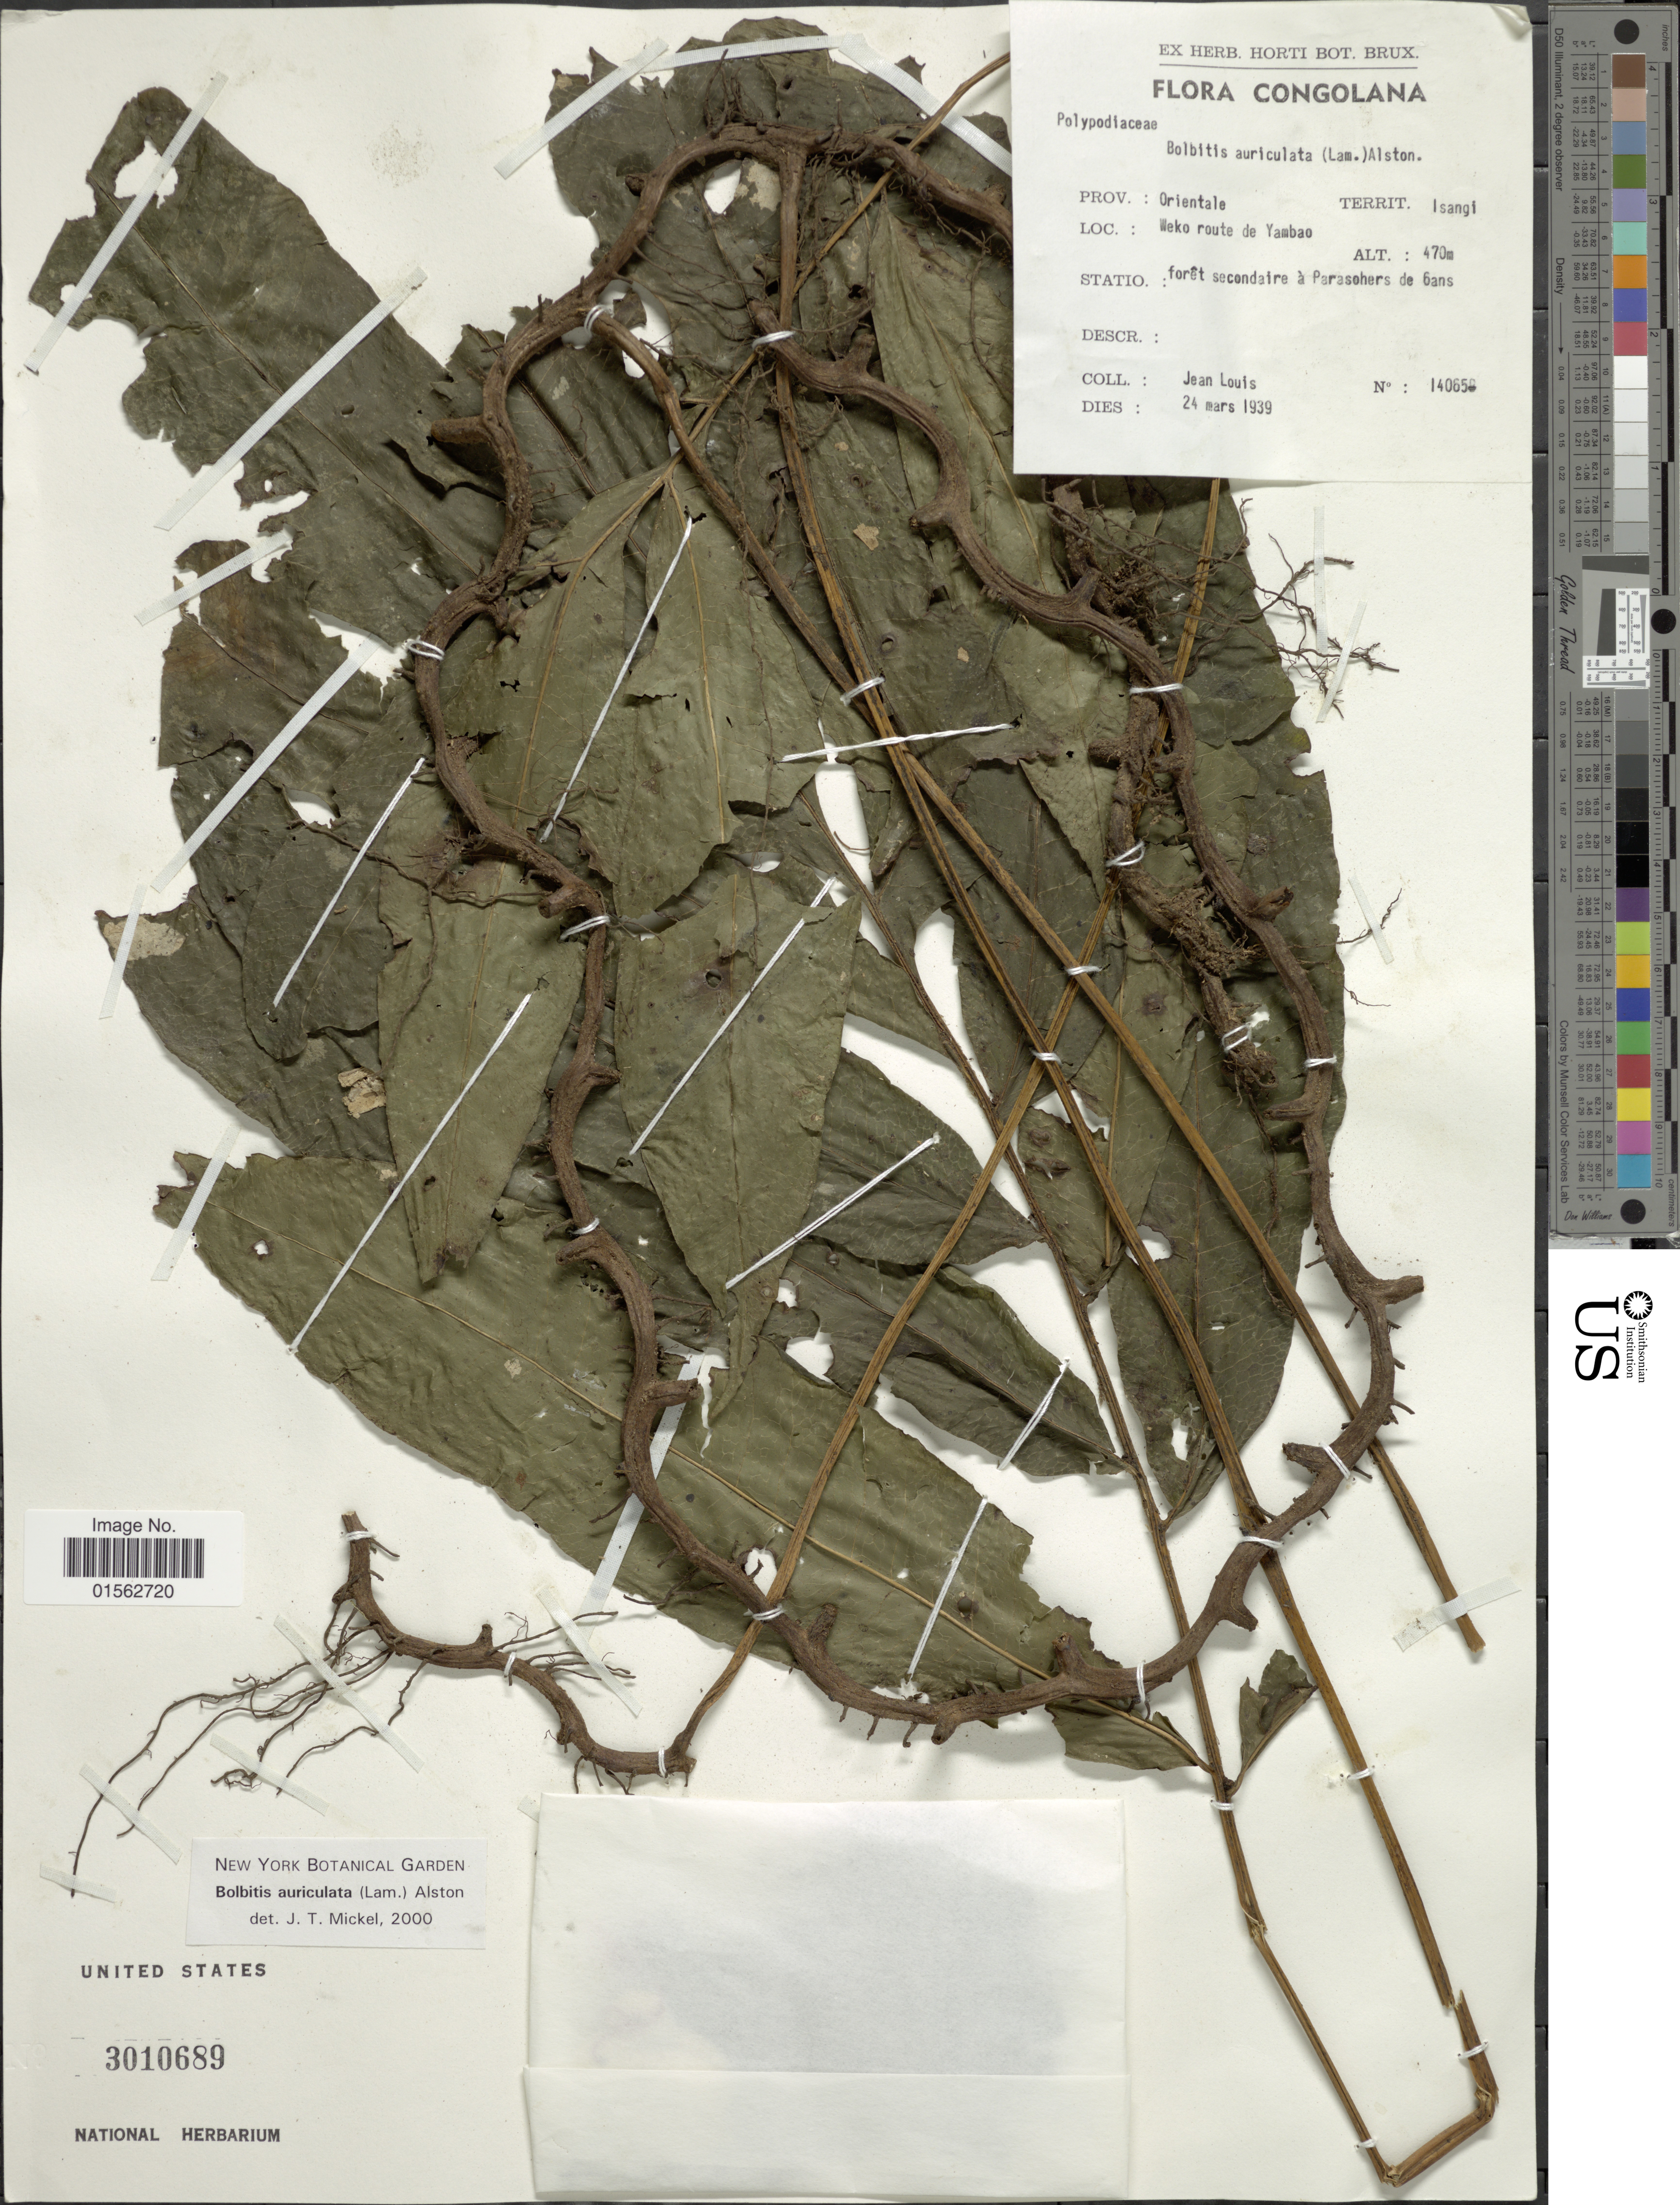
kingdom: Plantae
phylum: Tracheophyta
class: Polypodiopsida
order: Polypodiales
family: Dryopteridaceae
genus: Bolbitis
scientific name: Bolbitis auriculata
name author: (Lam.) Alston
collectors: J. Louis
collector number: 140659*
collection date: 1939-03-24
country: Congo, Democratic Republic of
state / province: Tshopo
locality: Congolana, Territ. Isangi, Weko route de Yabao, Isangi, forêt secondaire á Parasohers de bans.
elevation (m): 470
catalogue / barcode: US 3010689